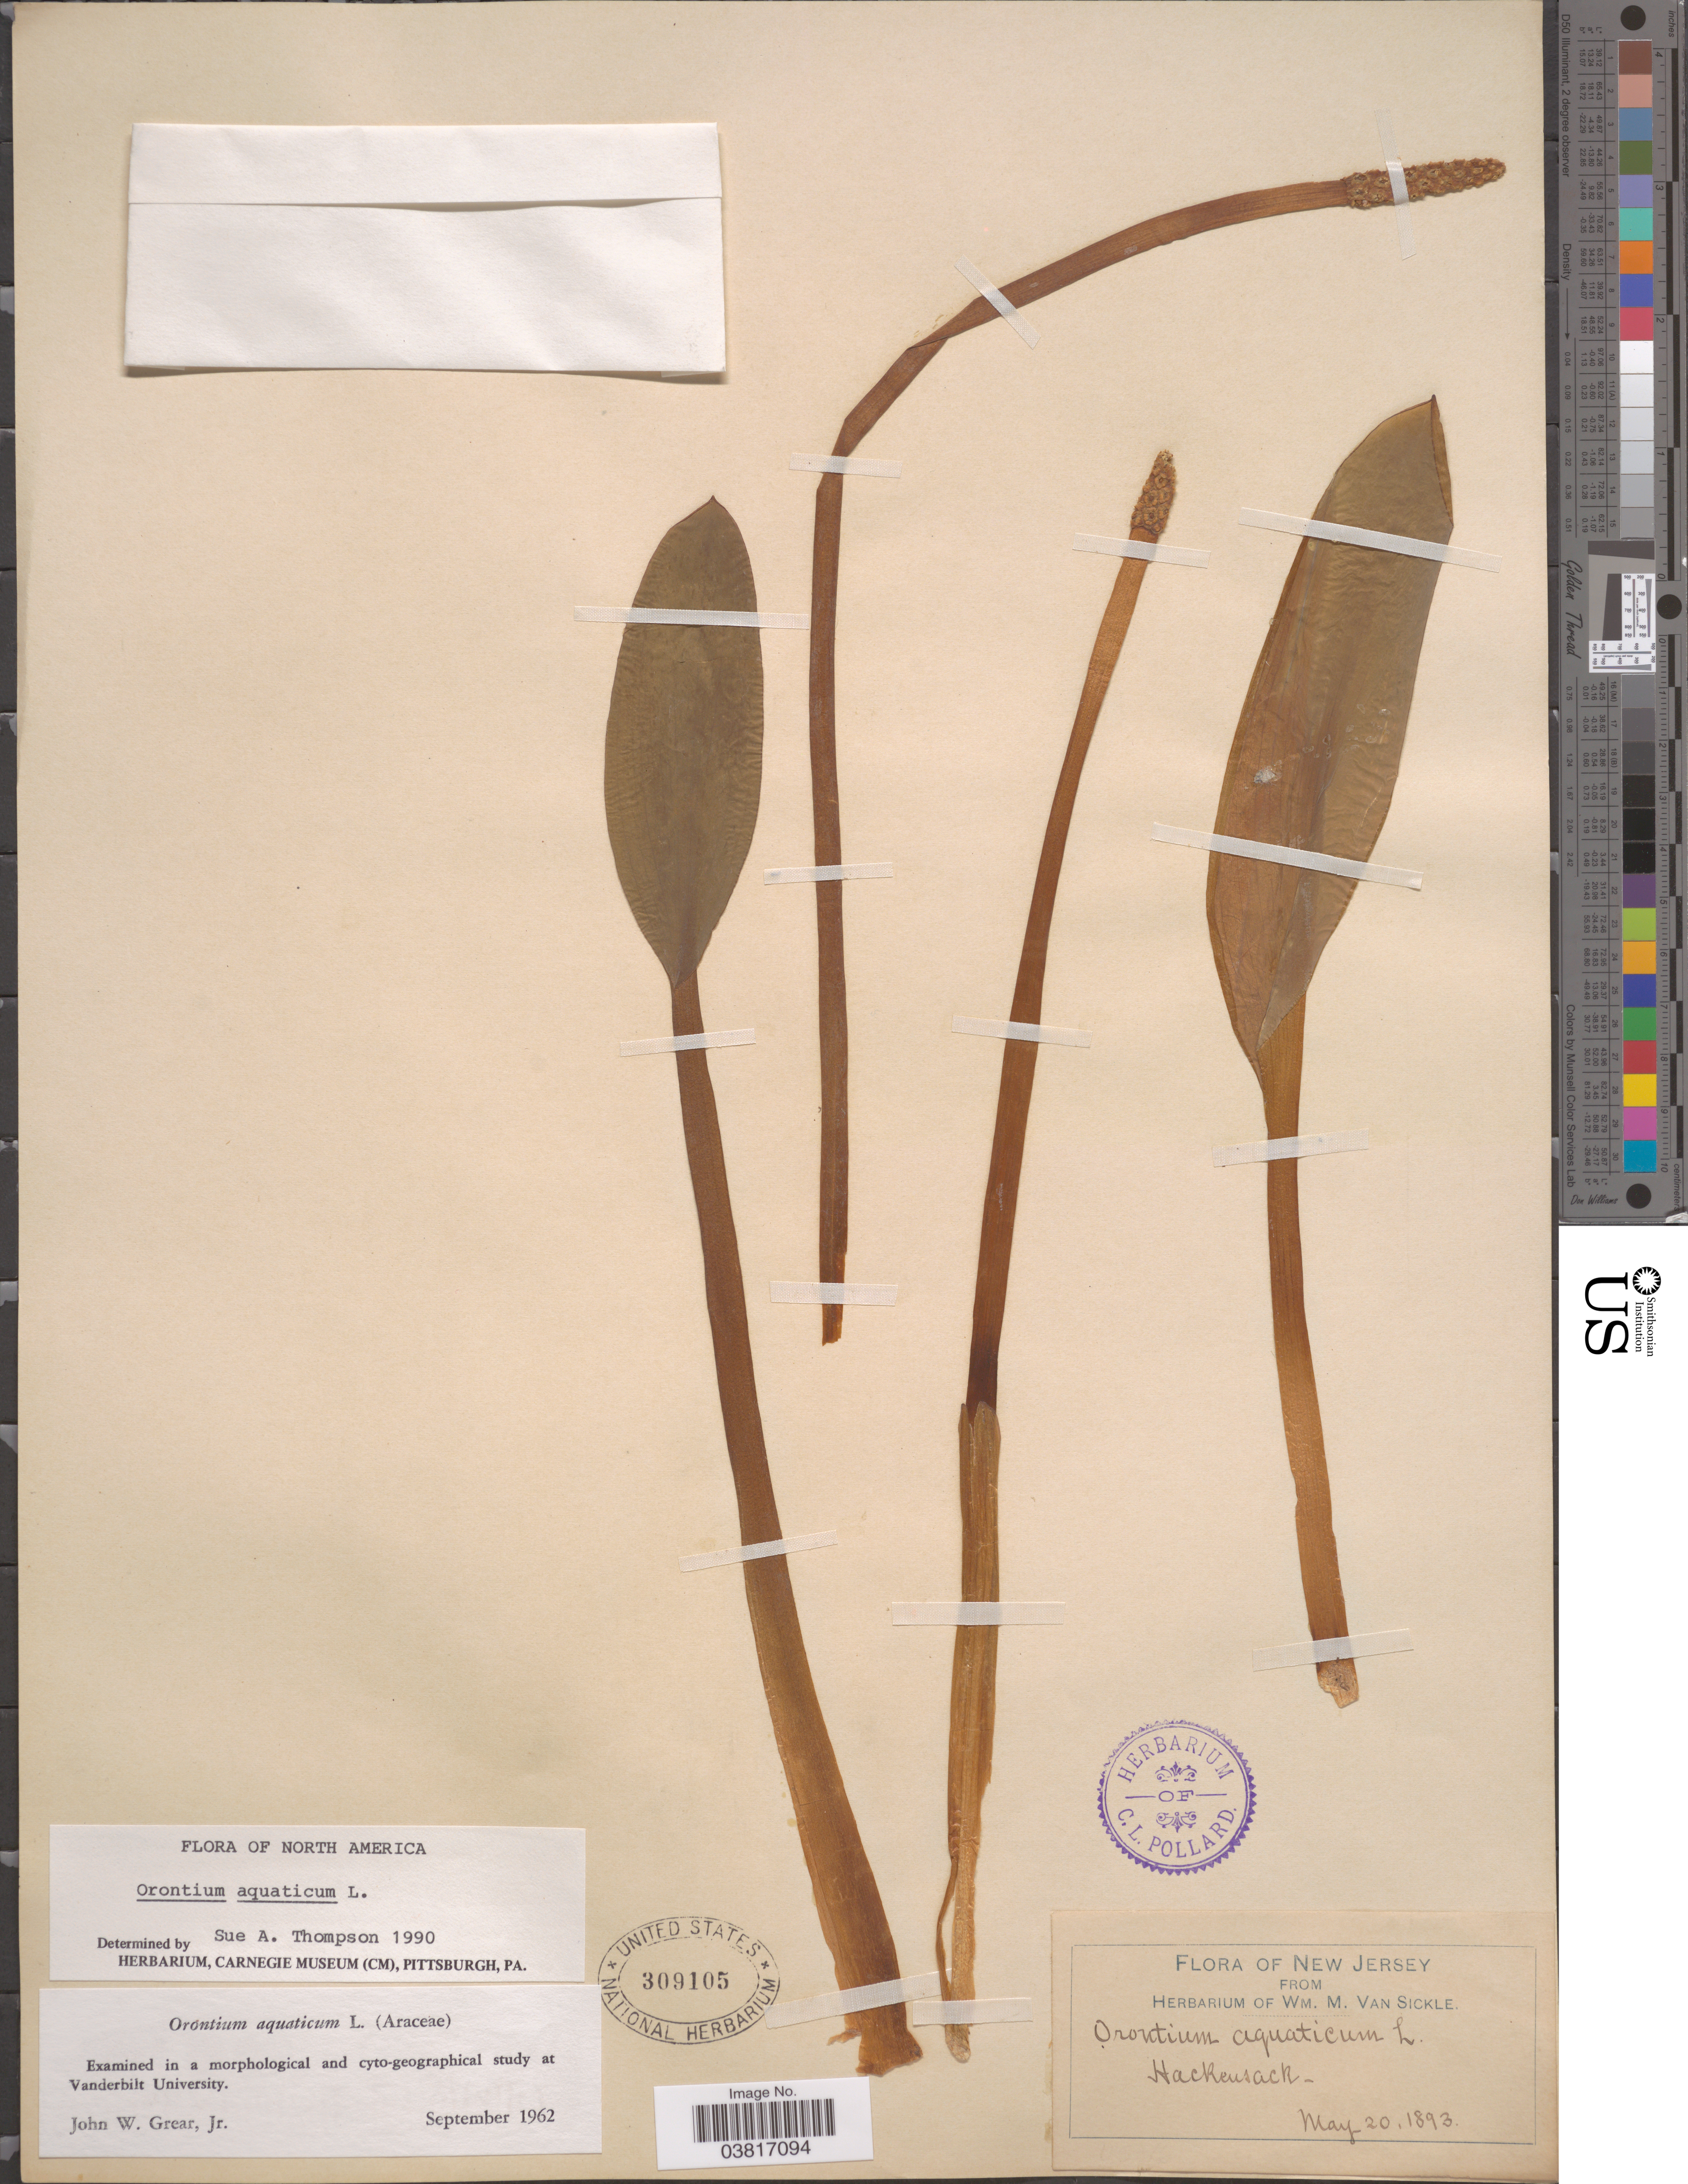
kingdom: Plantae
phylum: Tracheophyta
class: Liliopsida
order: Alismatales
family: Araceae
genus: Orontium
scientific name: Orontium aquaticum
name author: L.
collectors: W. M. Van Sickle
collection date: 1893-05-20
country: United States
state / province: New Jersey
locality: Hackensack.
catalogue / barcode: US 309105